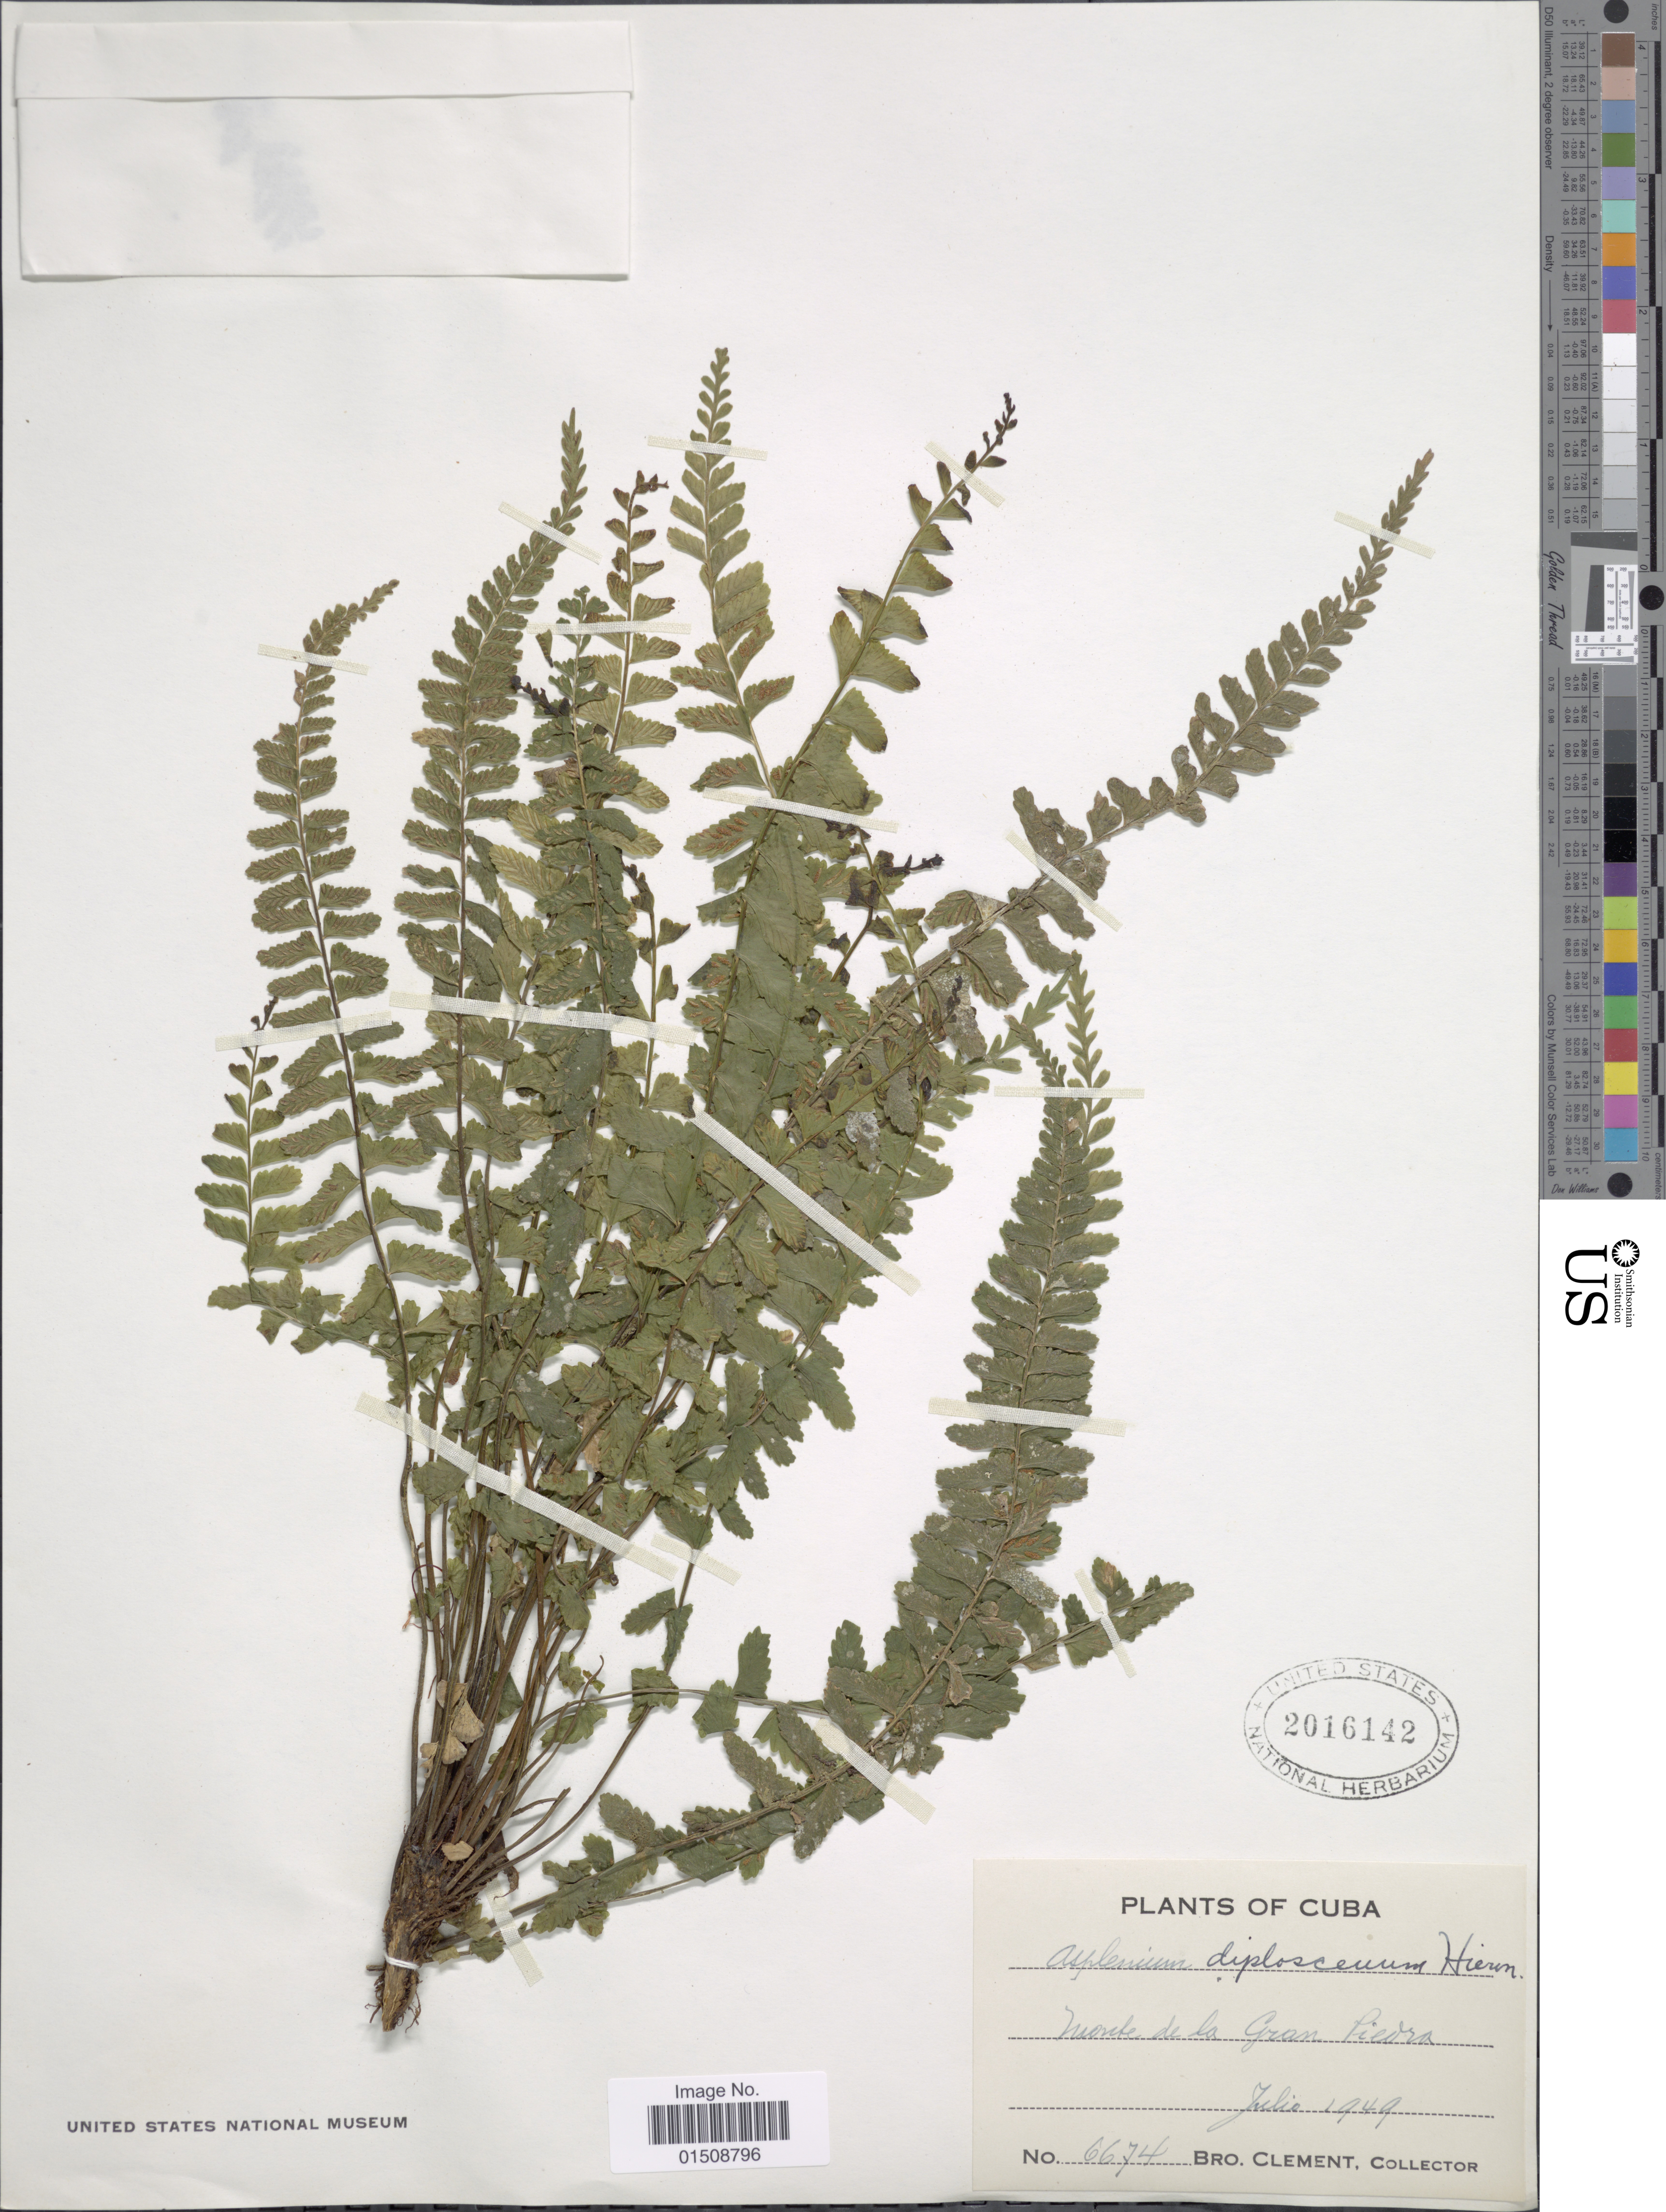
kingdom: Plantae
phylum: Tracheophyta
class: Polypodiopsida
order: Polypodiales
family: Aspleniaceae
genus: Asplenium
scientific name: Asplenium diplosceuum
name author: Hieron.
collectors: B. Clement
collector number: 6674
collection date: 1949-07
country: Cuba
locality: Monte de la Gran Piedra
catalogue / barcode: US 2016142